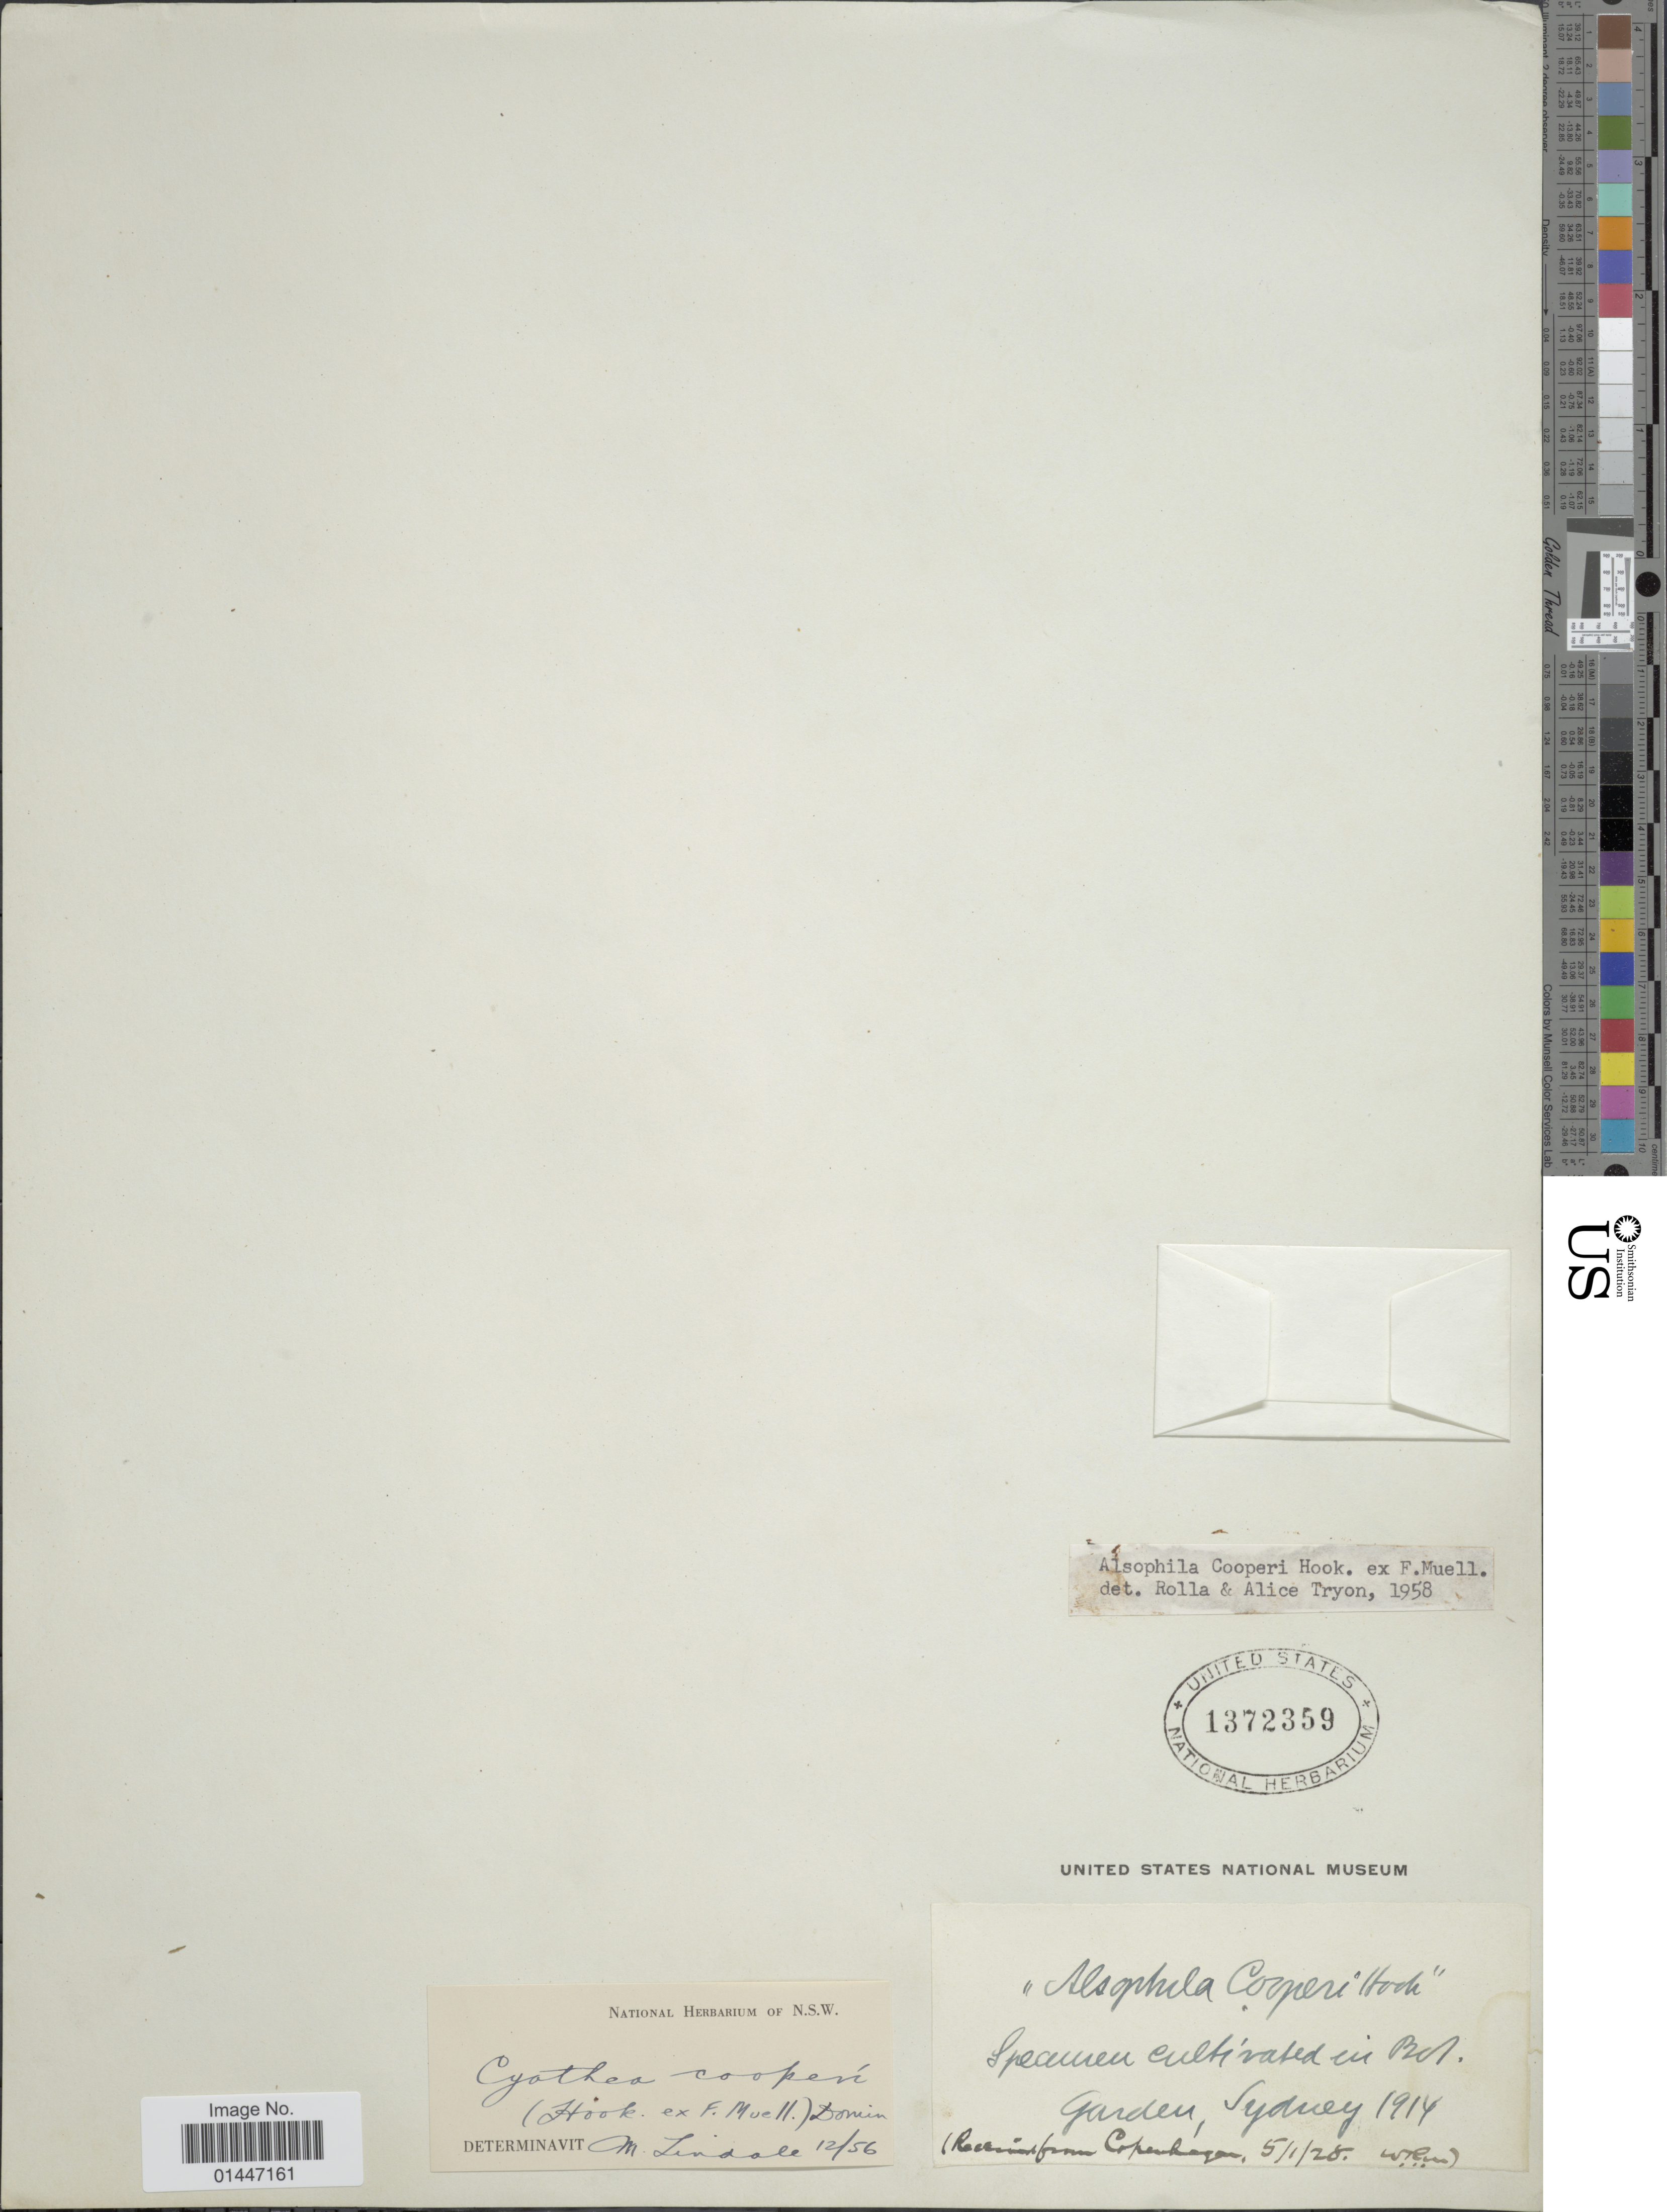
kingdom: Plantae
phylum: Tracheophyta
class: Polypodiopsida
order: Cyatheales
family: Cyatheaceae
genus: Sphaeropteris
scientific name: Sphaeropteris cooperi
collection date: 1914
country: Australia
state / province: New South Wales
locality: Bot. Garden, Sydney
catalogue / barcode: US 1372359